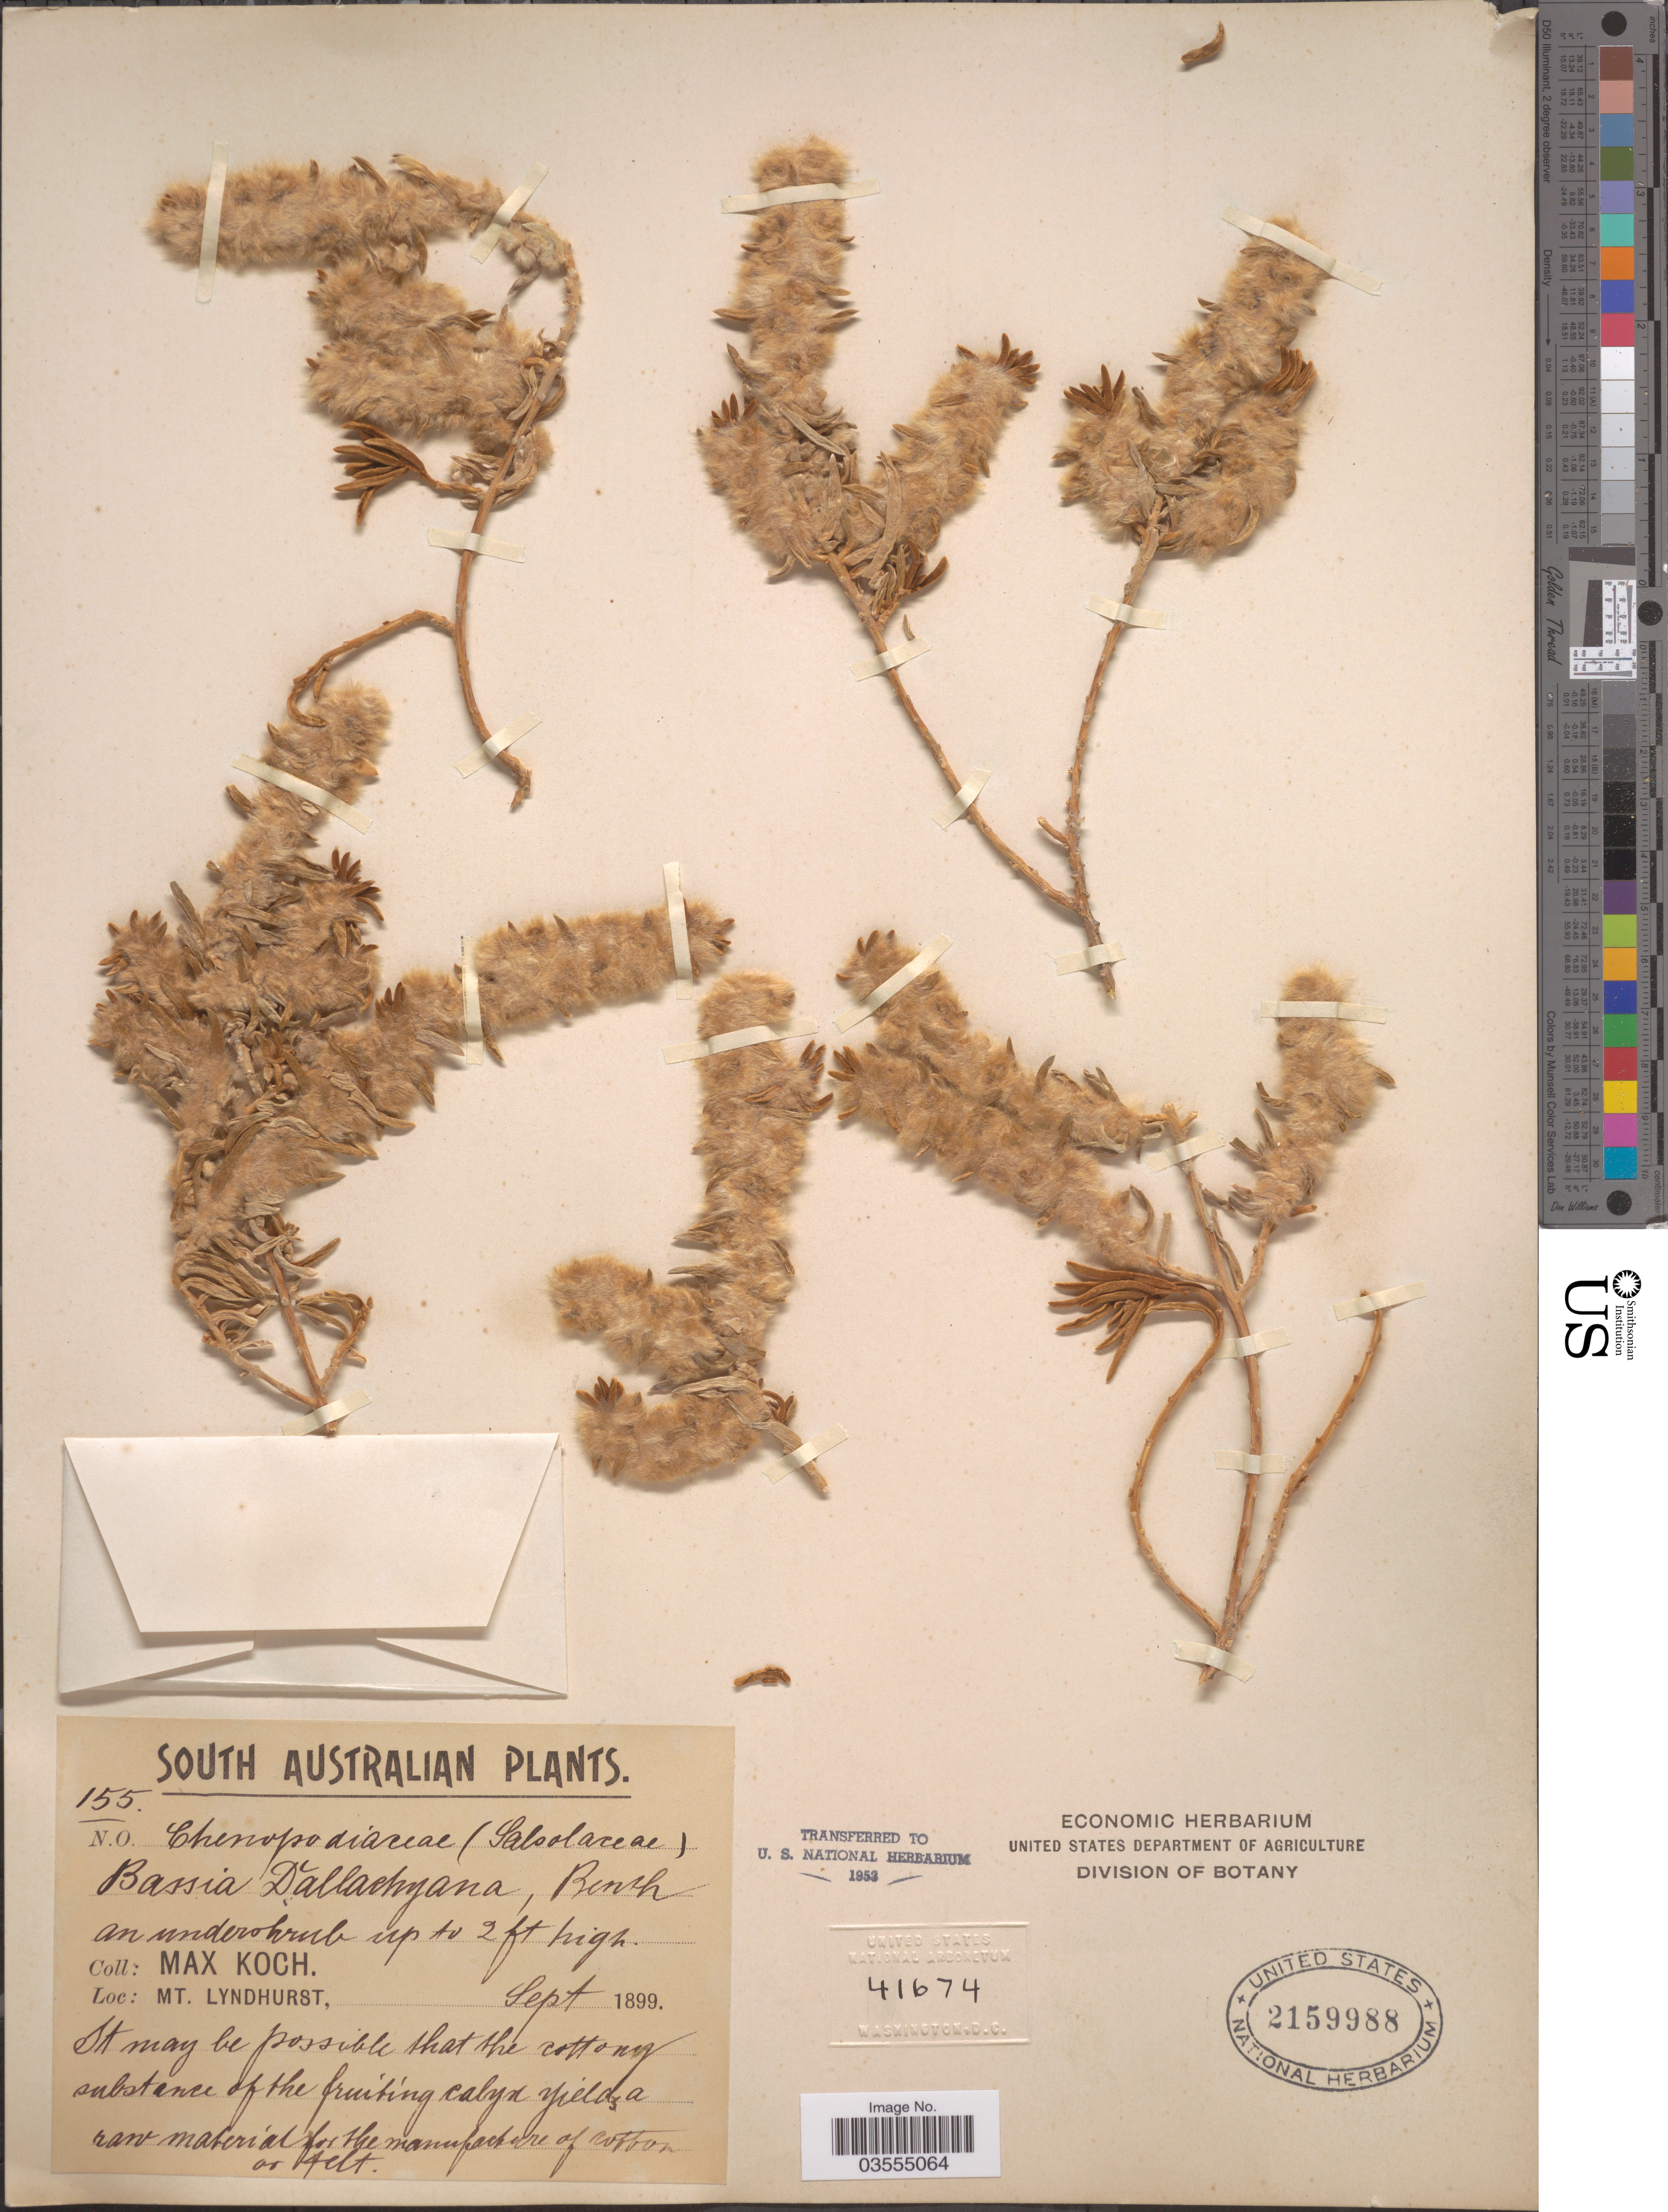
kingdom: Plantae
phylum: Tracheophyta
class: Magnoliopsida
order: Caryophyllales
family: Amaranthaceae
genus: Maireana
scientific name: Maireana eriantha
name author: (F. Muell.) Paul G. Wilson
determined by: Wilson, Paul G.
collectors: M. Koch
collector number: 155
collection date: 1899-09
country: Australia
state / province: South Australia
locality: Mt. Lyndhurst.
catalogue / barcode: US 2159988